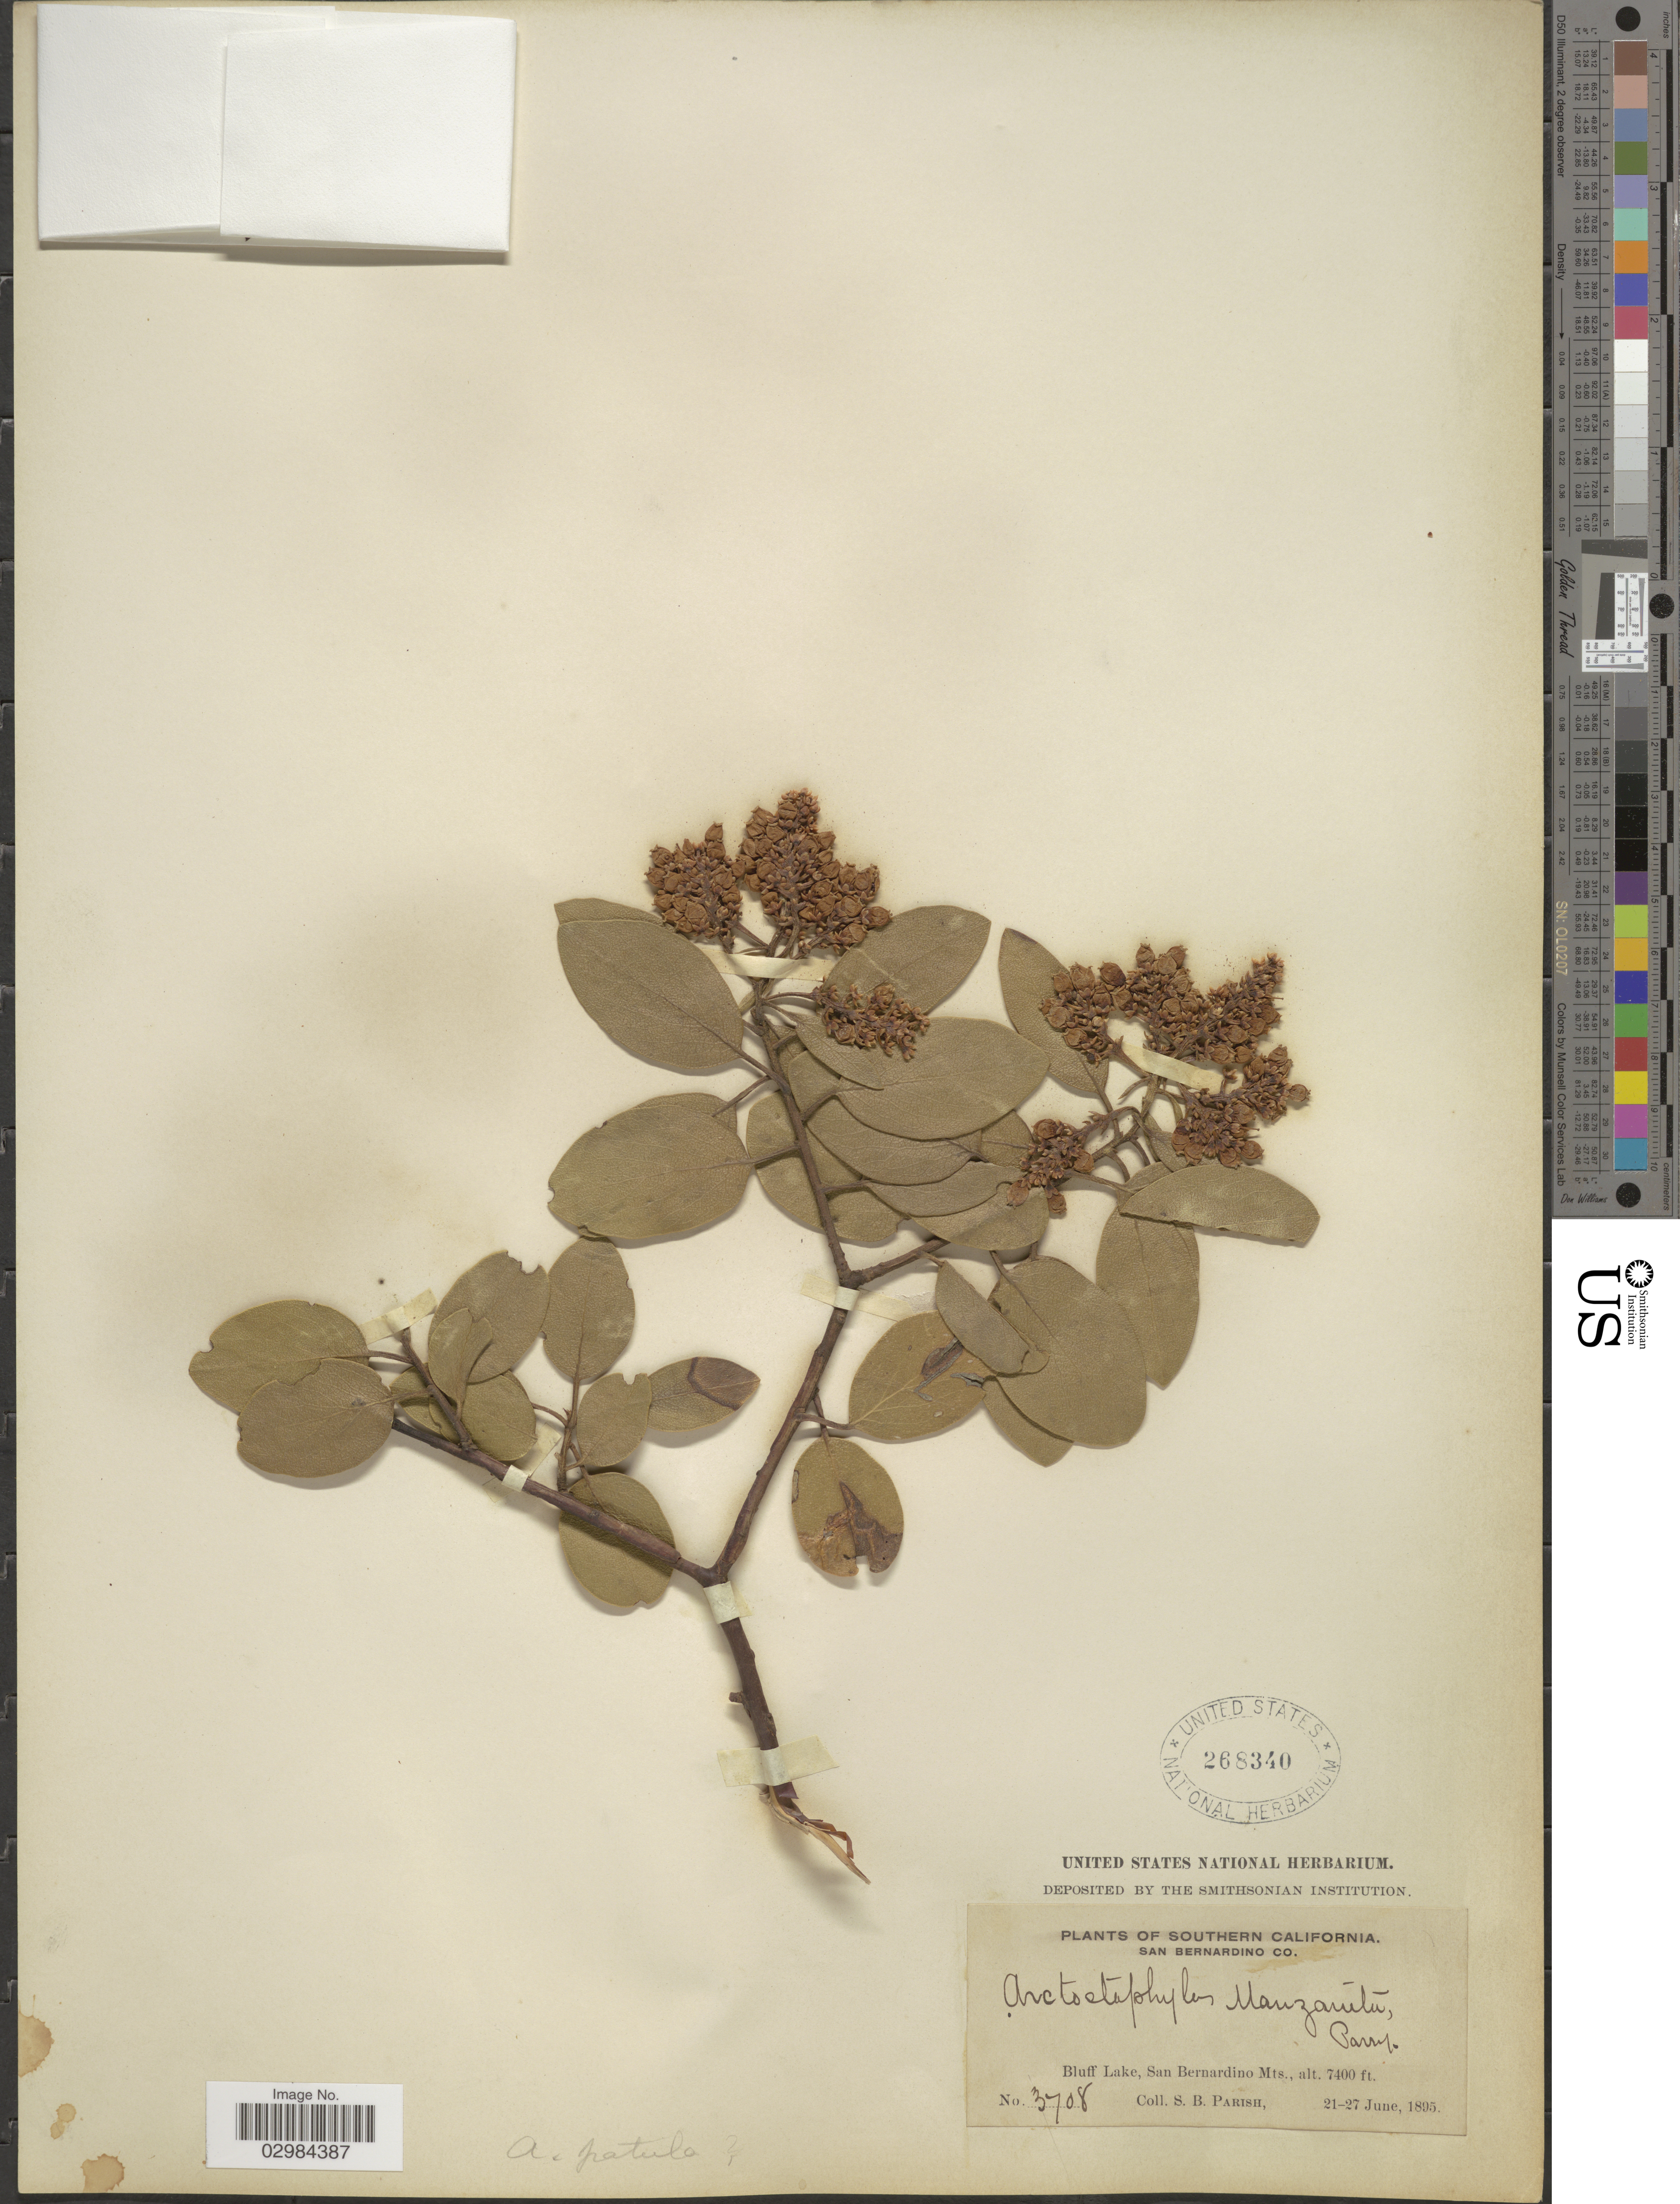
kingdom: Plantae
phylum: Tracheophyta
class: Magnoliopsida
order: Ericales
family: Ericaceae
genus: Arctostaphylos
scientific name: Arctostaphylos patula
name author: Greene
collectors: S. B. Parish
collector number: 3708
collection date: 1895-06-21/1895-06-27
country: United States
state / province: California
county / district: San Bernardino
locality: Southern California, San Bernardino Co., Bluff Lake, San Bernardino Mts.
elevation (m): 2256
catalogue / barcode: US 268340